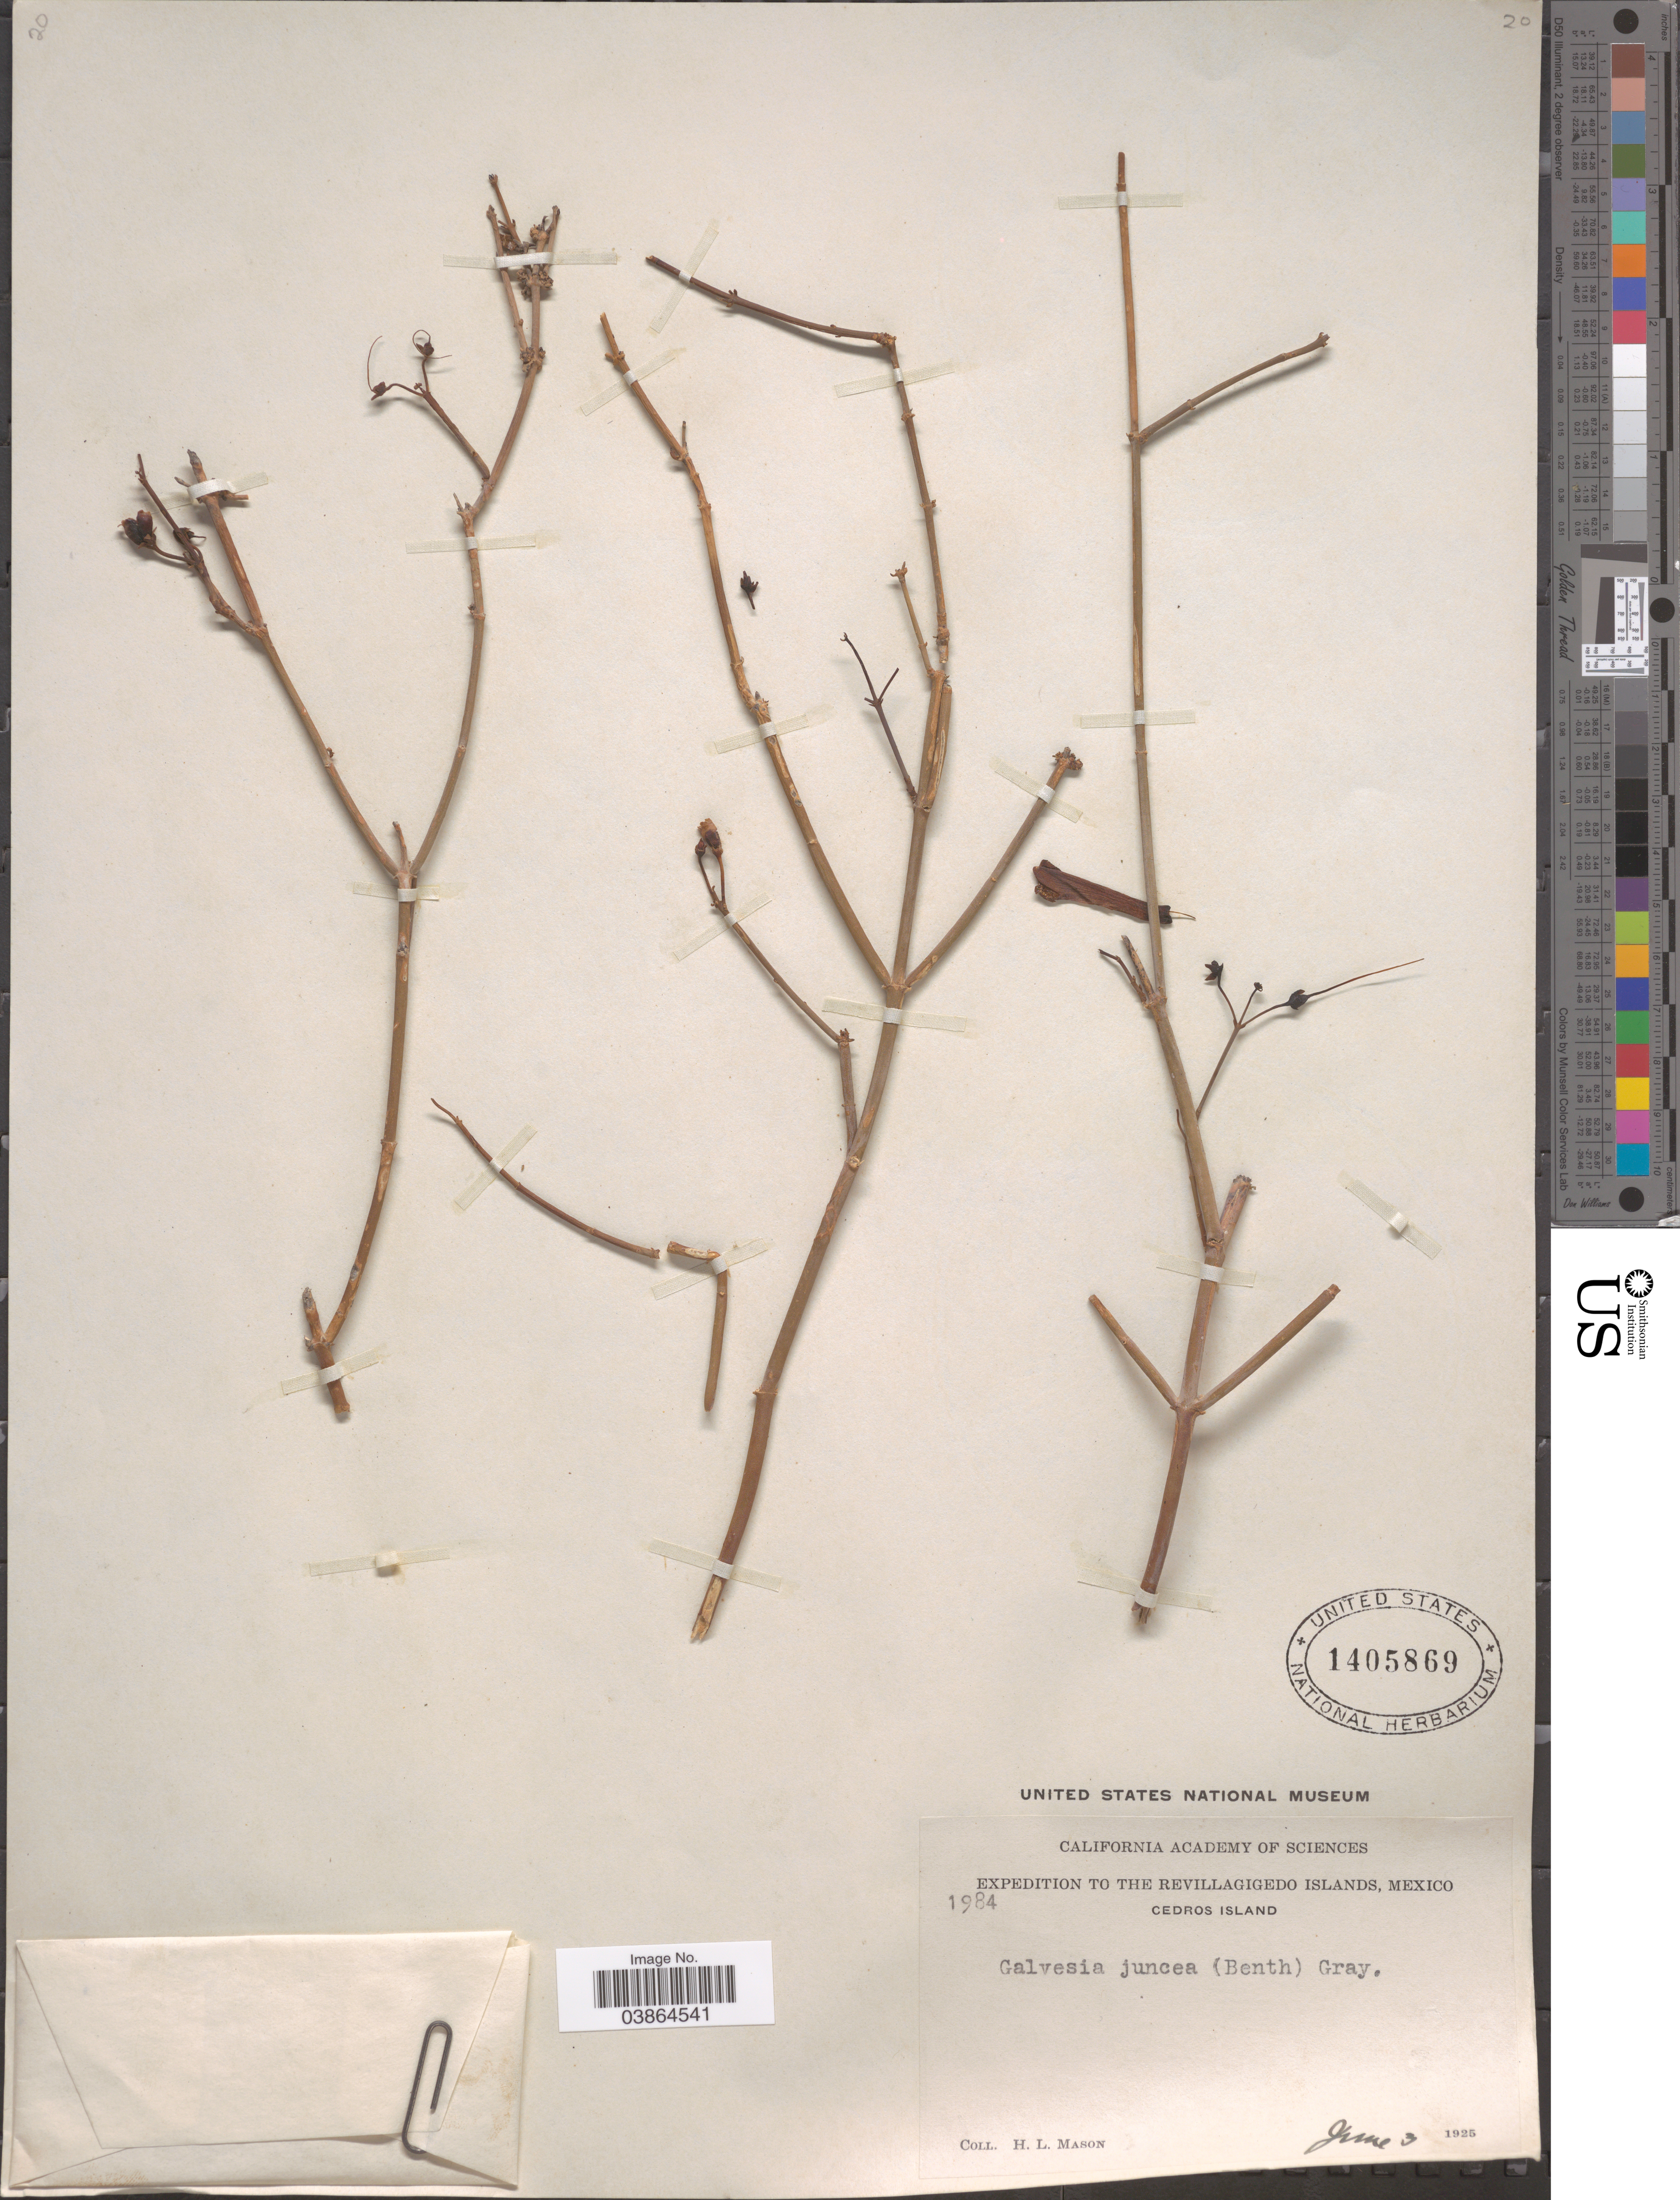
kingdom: Plantae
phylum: Tracheophyta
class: Magnoliopsida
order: Lamiales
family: Plantaginaceae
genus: Gambelia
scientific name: Gambelia juncea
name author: (Benth.) D.A. Sutton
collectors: H. L. Mason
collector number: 1984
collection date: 1925-06-03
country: Mexico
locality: The Revillagigedo Islands. Cedros Island.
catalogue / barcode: US 1405869